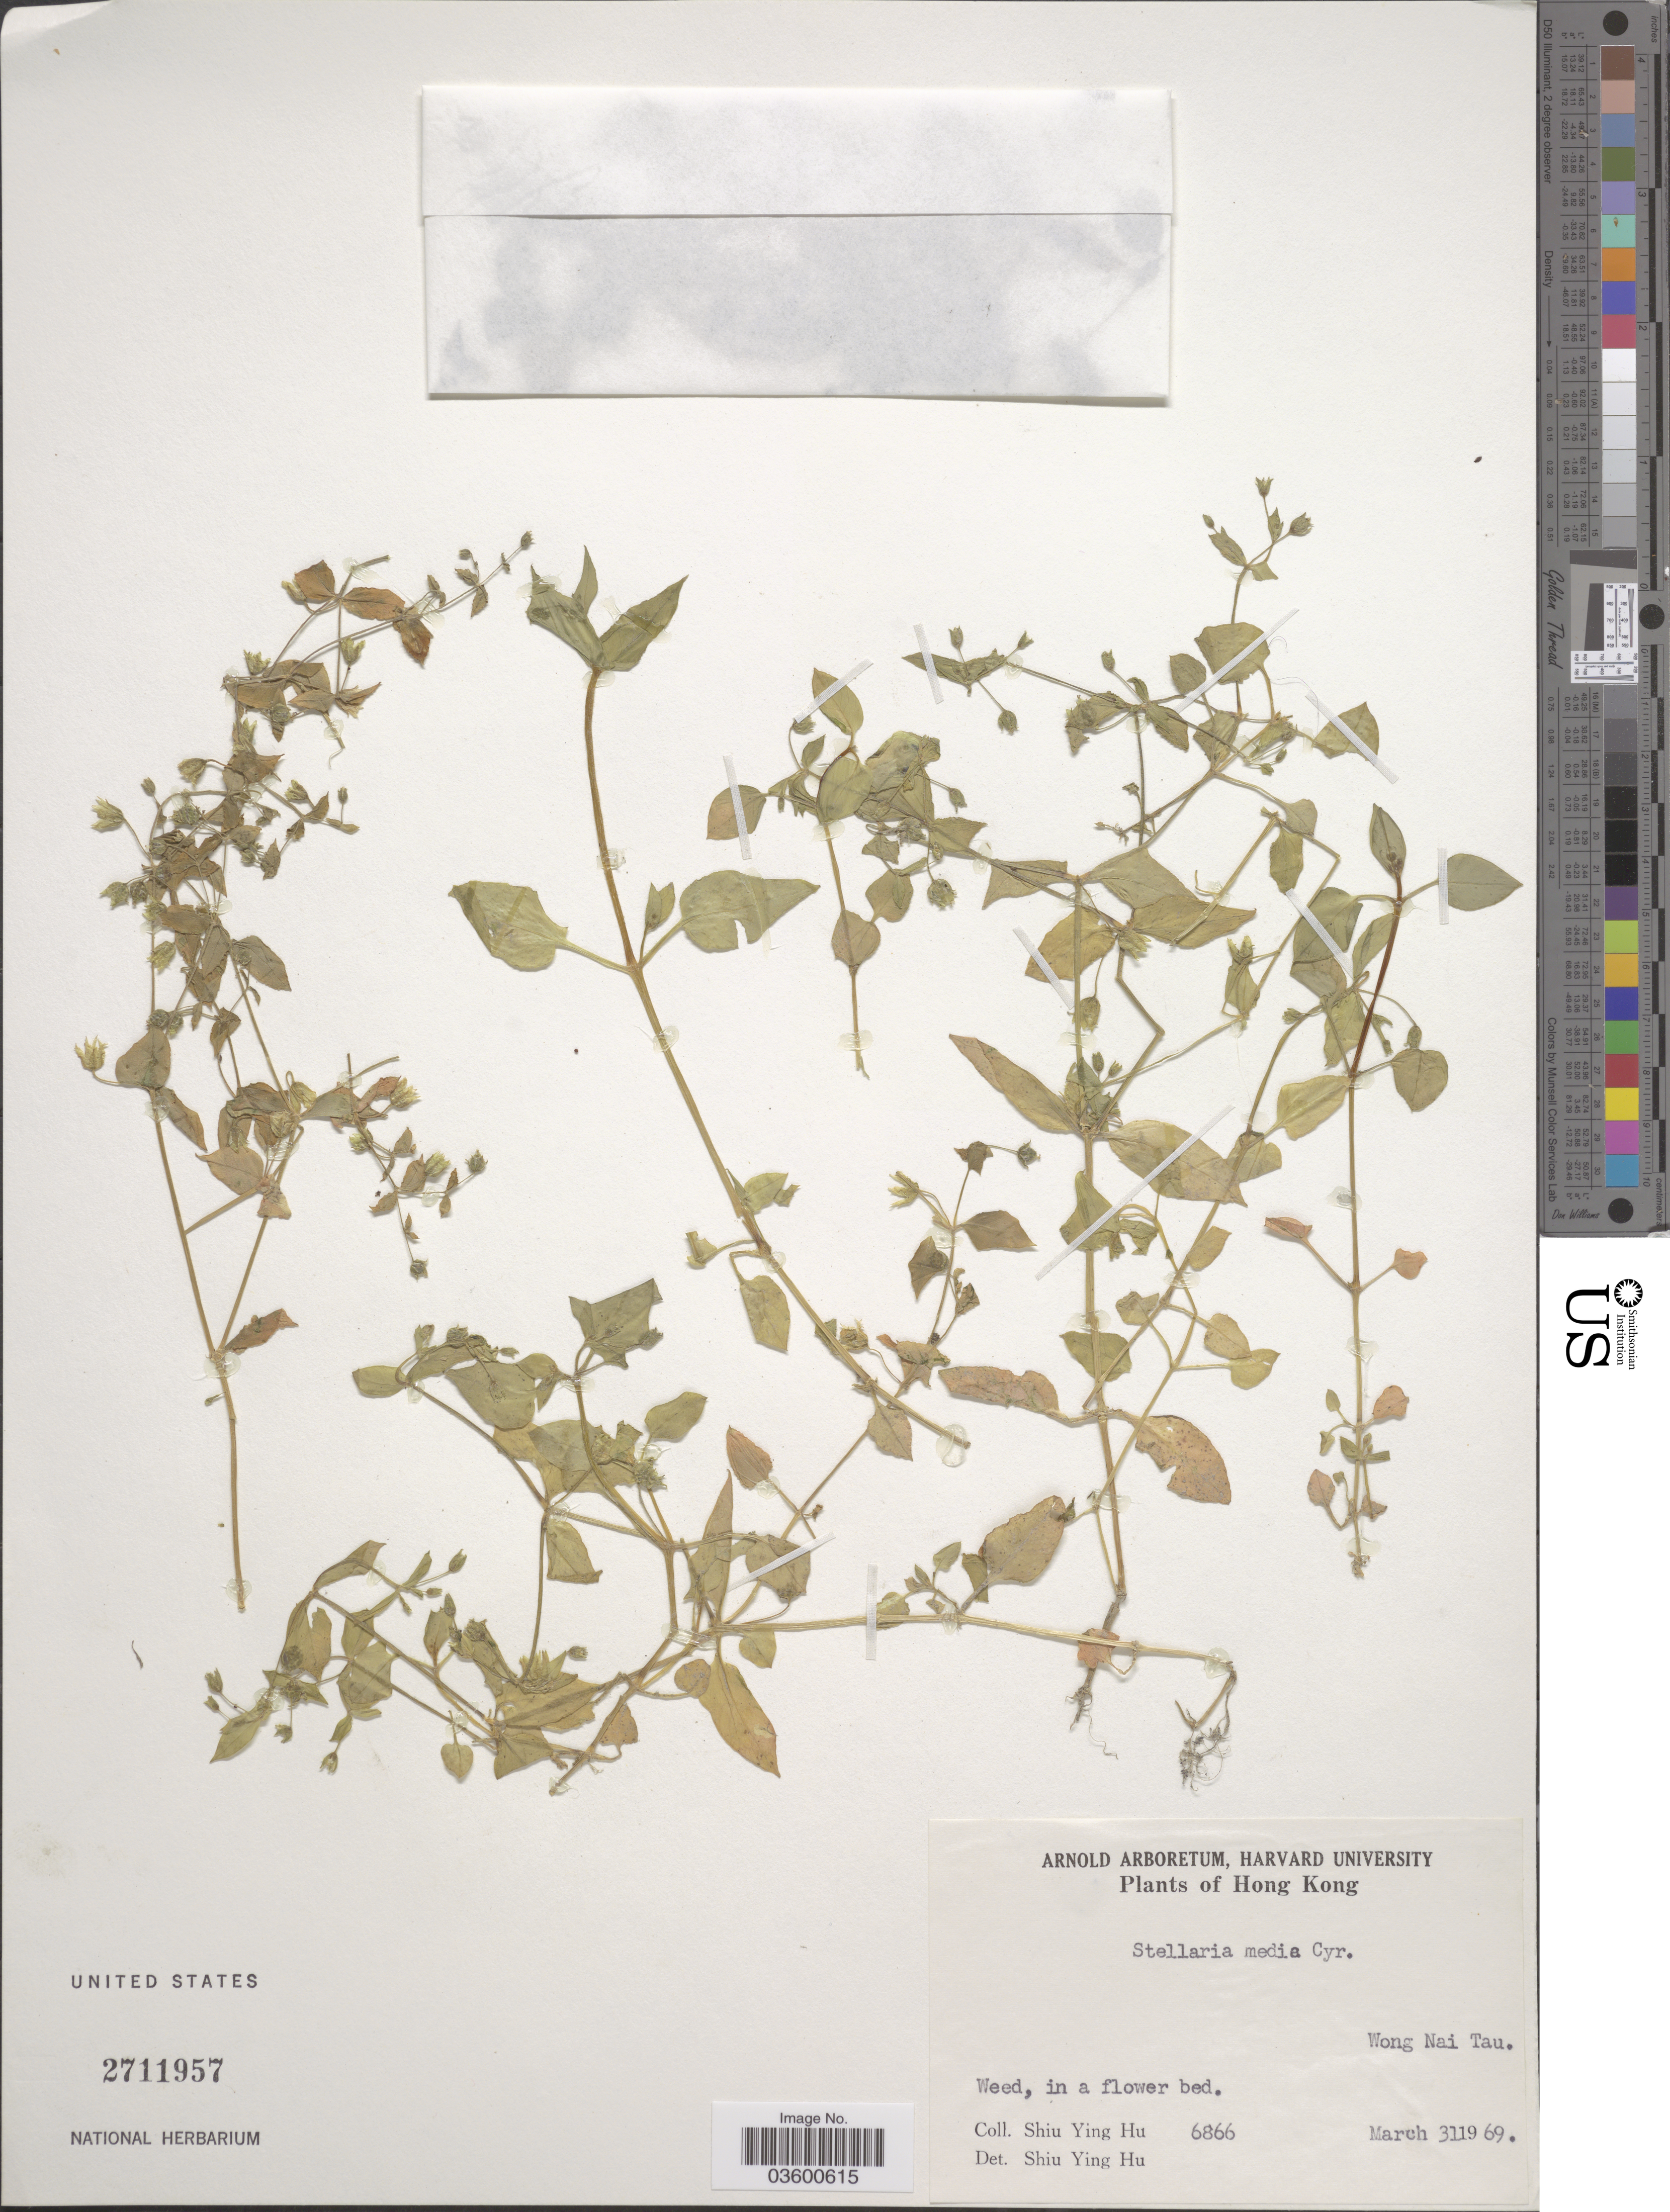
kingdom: Plantae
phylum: Tracheophyta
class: Magnoliopsida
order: Caryophyllales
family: Caryophyllaceae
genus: Stellaria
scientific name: Stellaria media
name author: (L.) Vill.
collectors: S. Y. Hu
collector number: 6866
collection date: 1969-03-31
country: China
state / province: Hong Kong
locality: Wong Nai Tau.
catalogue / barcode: US 2711957